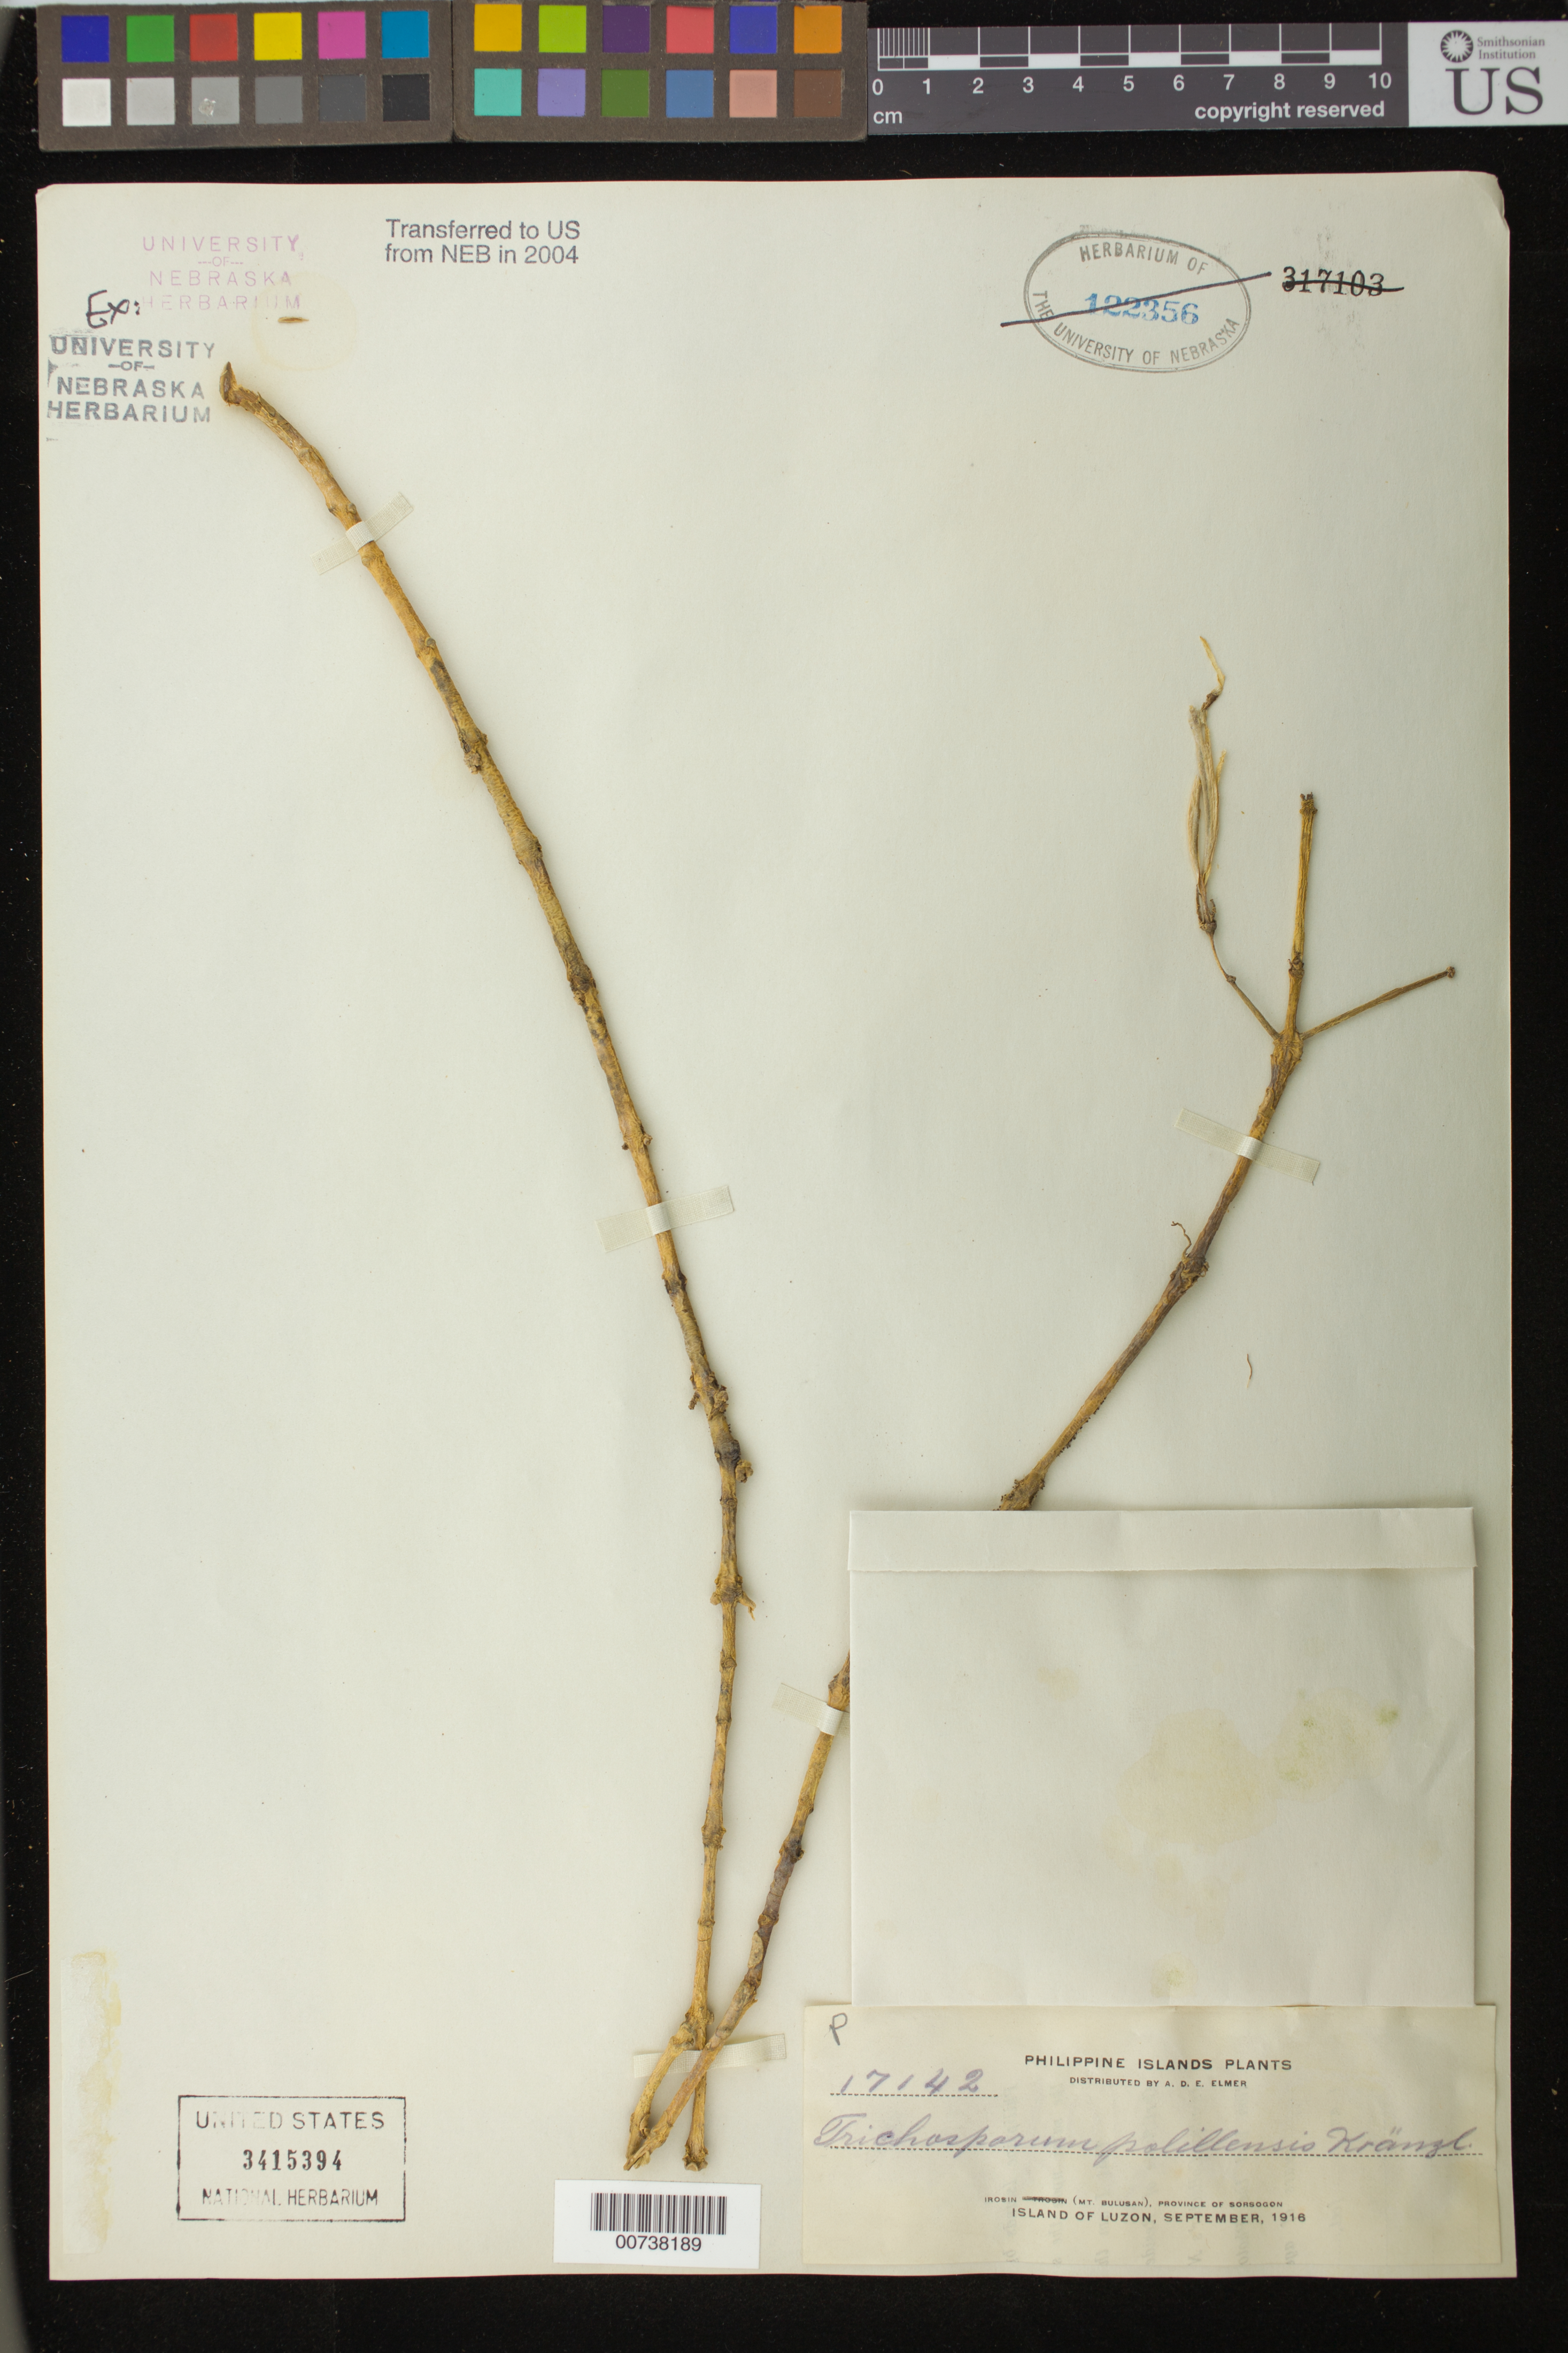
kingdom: Plantae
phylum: Tracheophyta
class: Magnoliopsida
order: Lamiales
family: Gesneriaceae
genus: Aeschynanthus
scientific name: Aeschynanthus crassifolius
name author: (Elmer) Schltr.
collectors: A. D. E. Elmer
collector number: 17142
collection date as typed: Sep 1916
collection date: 1916-09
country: Philippines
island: Luzon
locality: Irosin (Mt. Bulusan), Province of Sorsogon, Island of Luzon.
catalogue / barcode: US 3415394